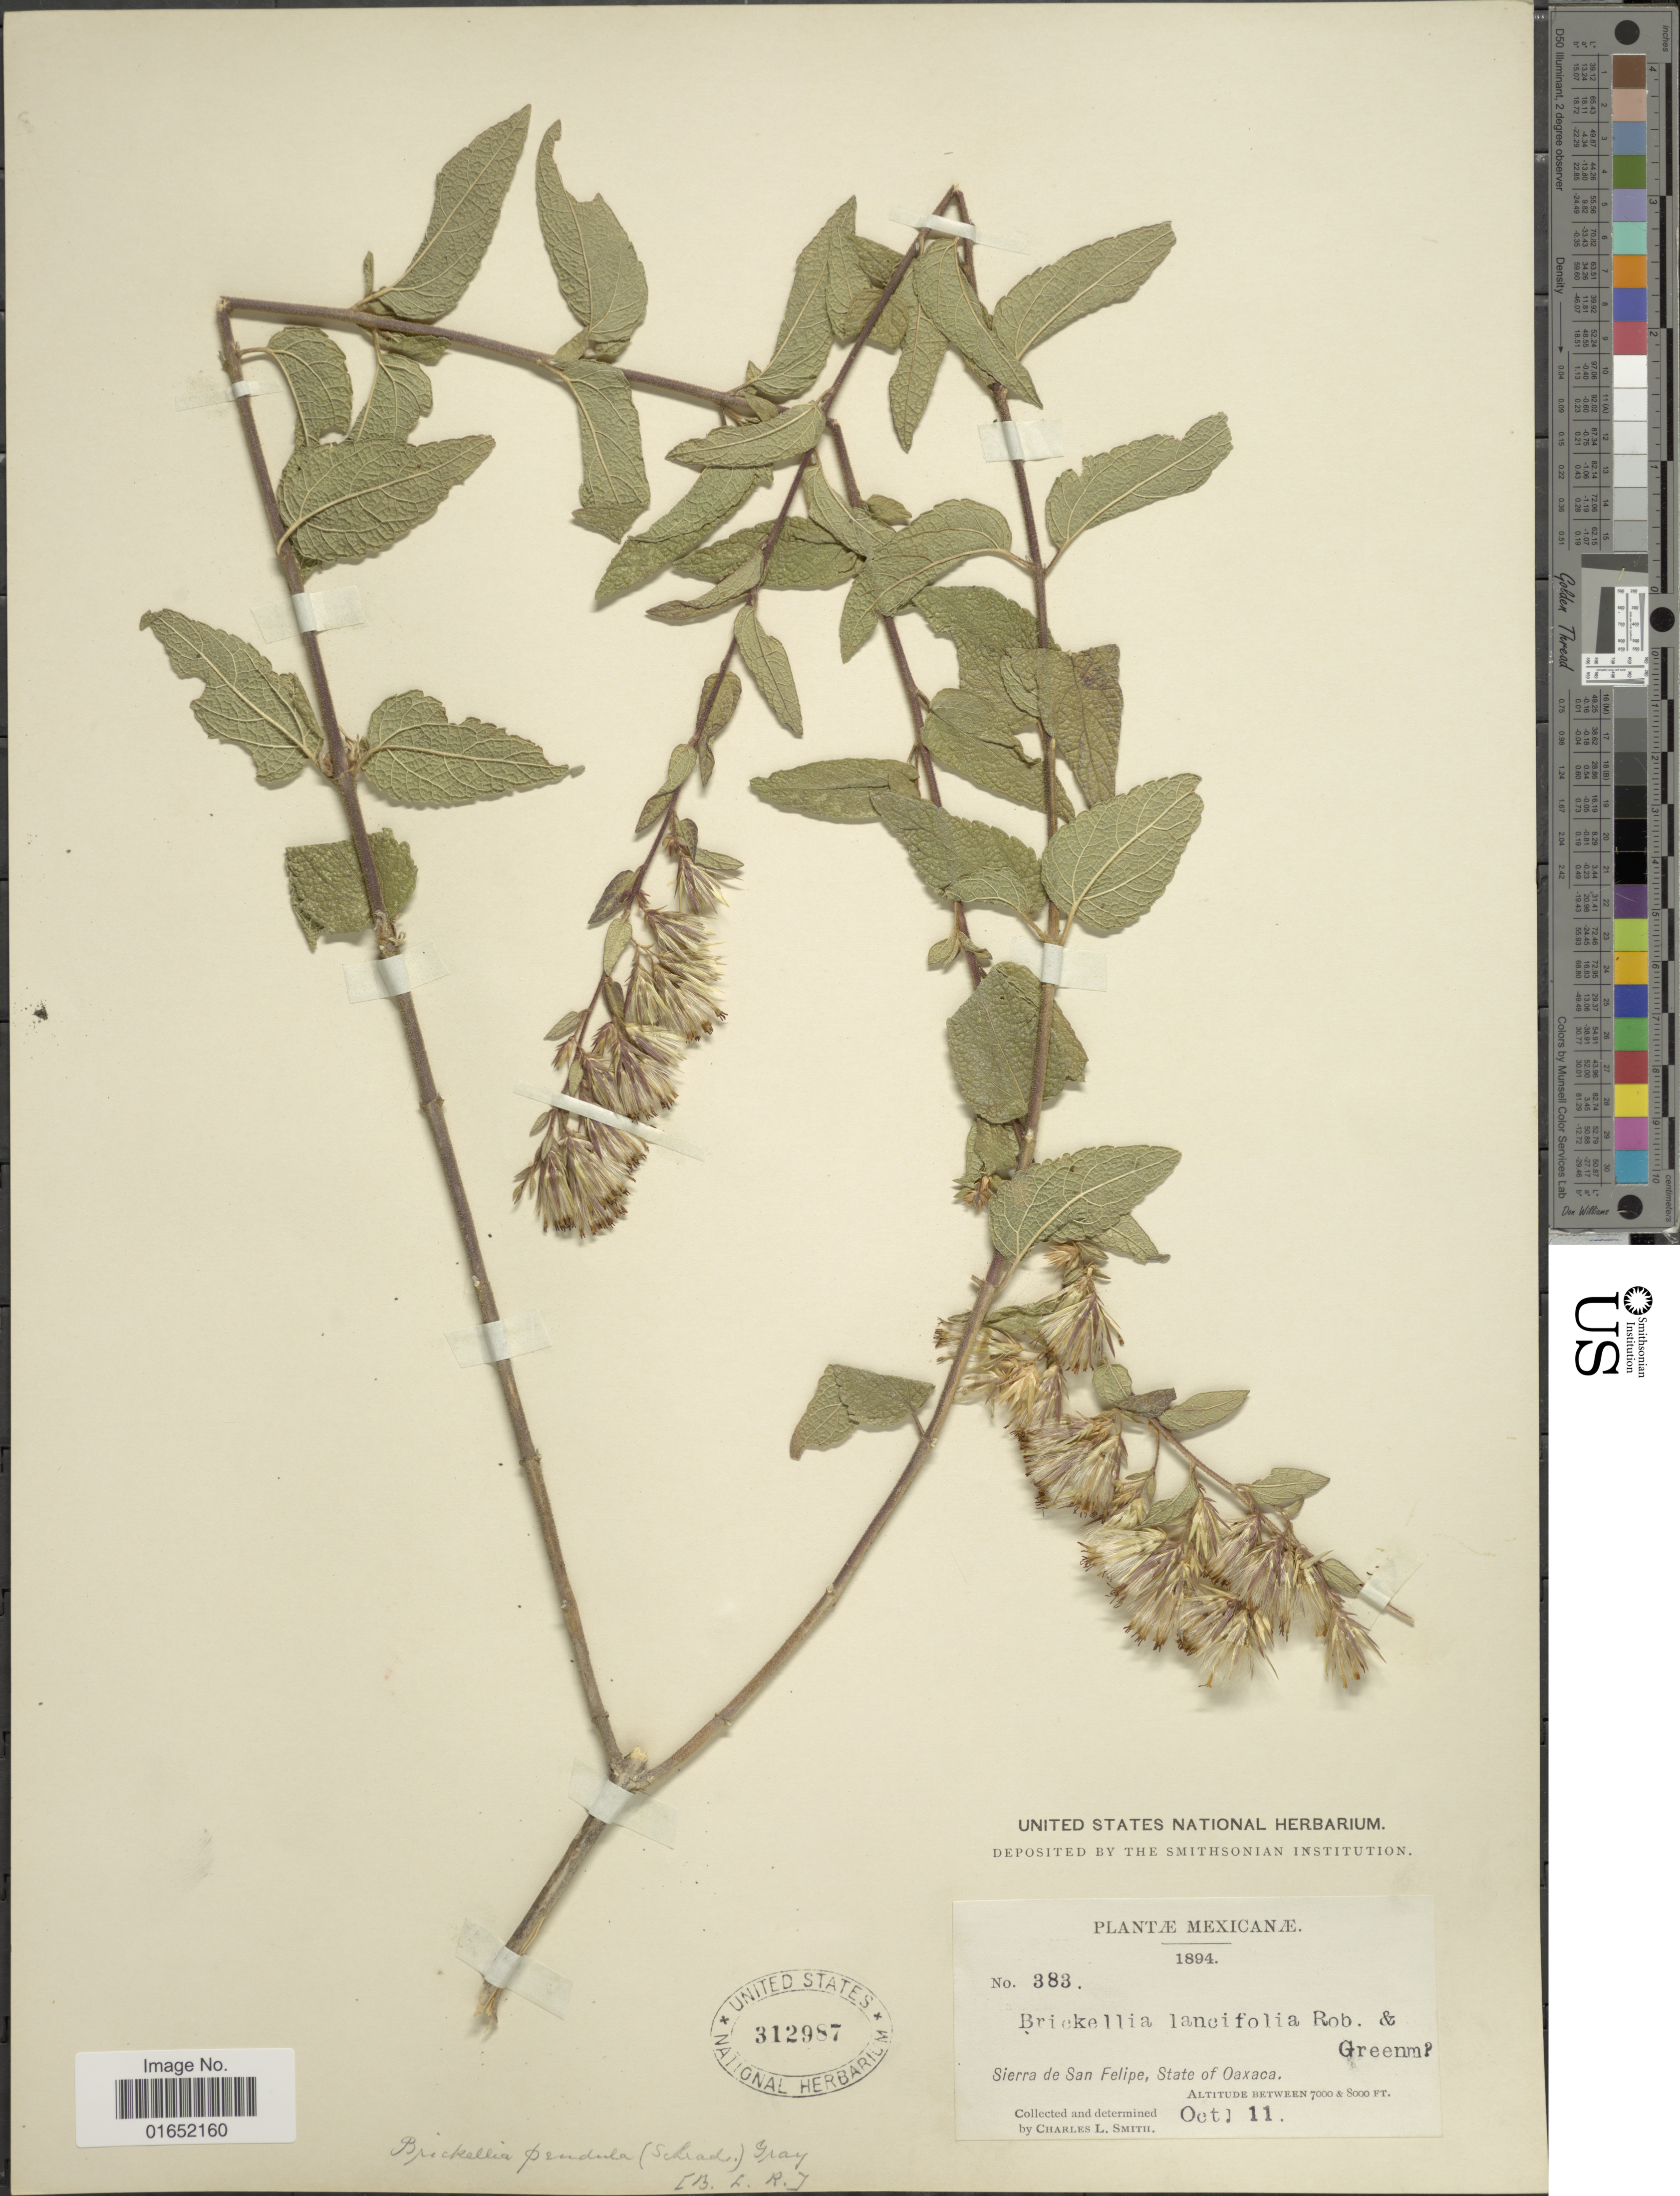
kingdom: Plantae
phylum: Tracheophyta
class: Magnoliopsida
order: Asterales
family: Asteraceae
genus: Brickellia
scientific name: Brickellia pendula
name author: (Schrad.) A. Gray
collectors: C. L. Smith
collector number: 383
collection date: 1894-10-11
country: Mexico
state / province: Oaxaca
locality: Sierra de San Felipe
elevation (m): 2134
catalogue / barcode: US 312987